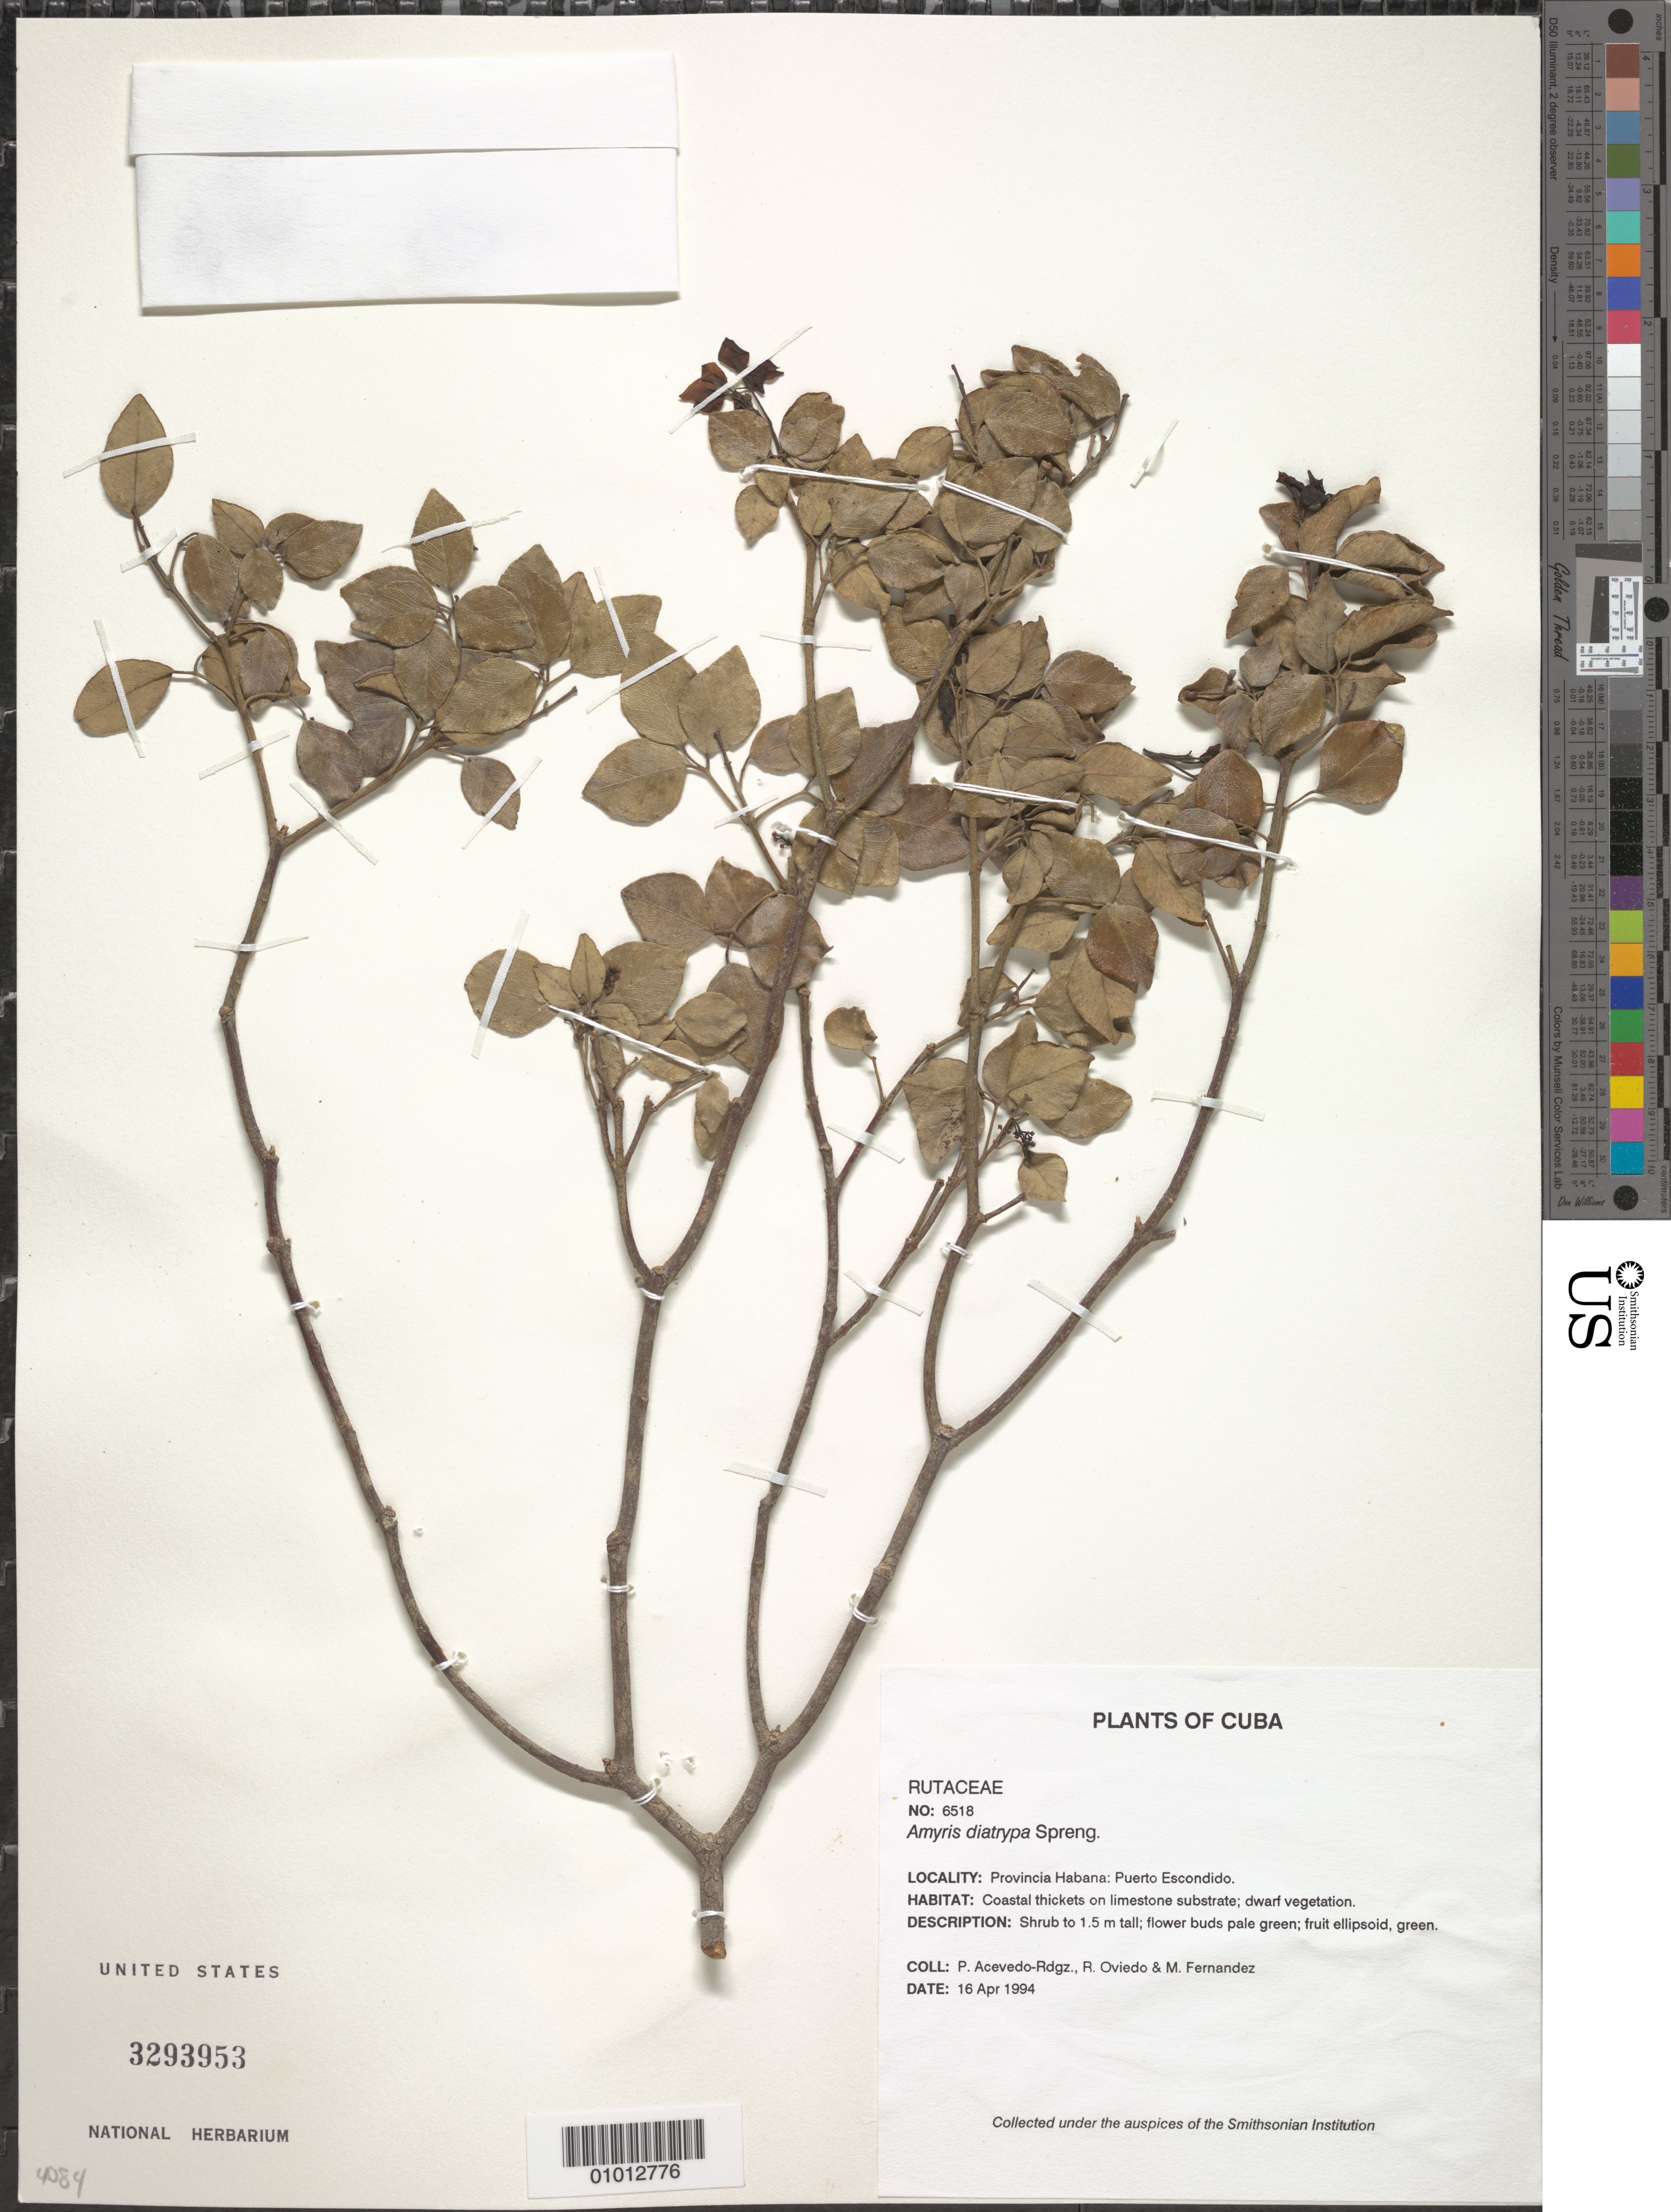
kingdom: Plantae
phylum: Tracheophyta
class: Magnoliopsida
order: Sapindales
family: Rutaceae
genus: Amyris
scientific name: Amyris diatrypa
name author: Spreng.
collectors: P. Acevedo-Rodr., R. Oviedo & M. Fernández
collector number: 6518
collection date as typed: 16 Apr 1994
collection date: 1994-04-16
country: Cuba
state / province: Mayabeque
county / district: Municipio de Santa Cruz del Norte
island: Cuba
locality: Puerto Escondido, ca 80 km E of Habana City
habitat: Coastal thickets on limestone substrate; dwarf vegetation.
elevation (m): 10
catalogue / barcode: US 3293953